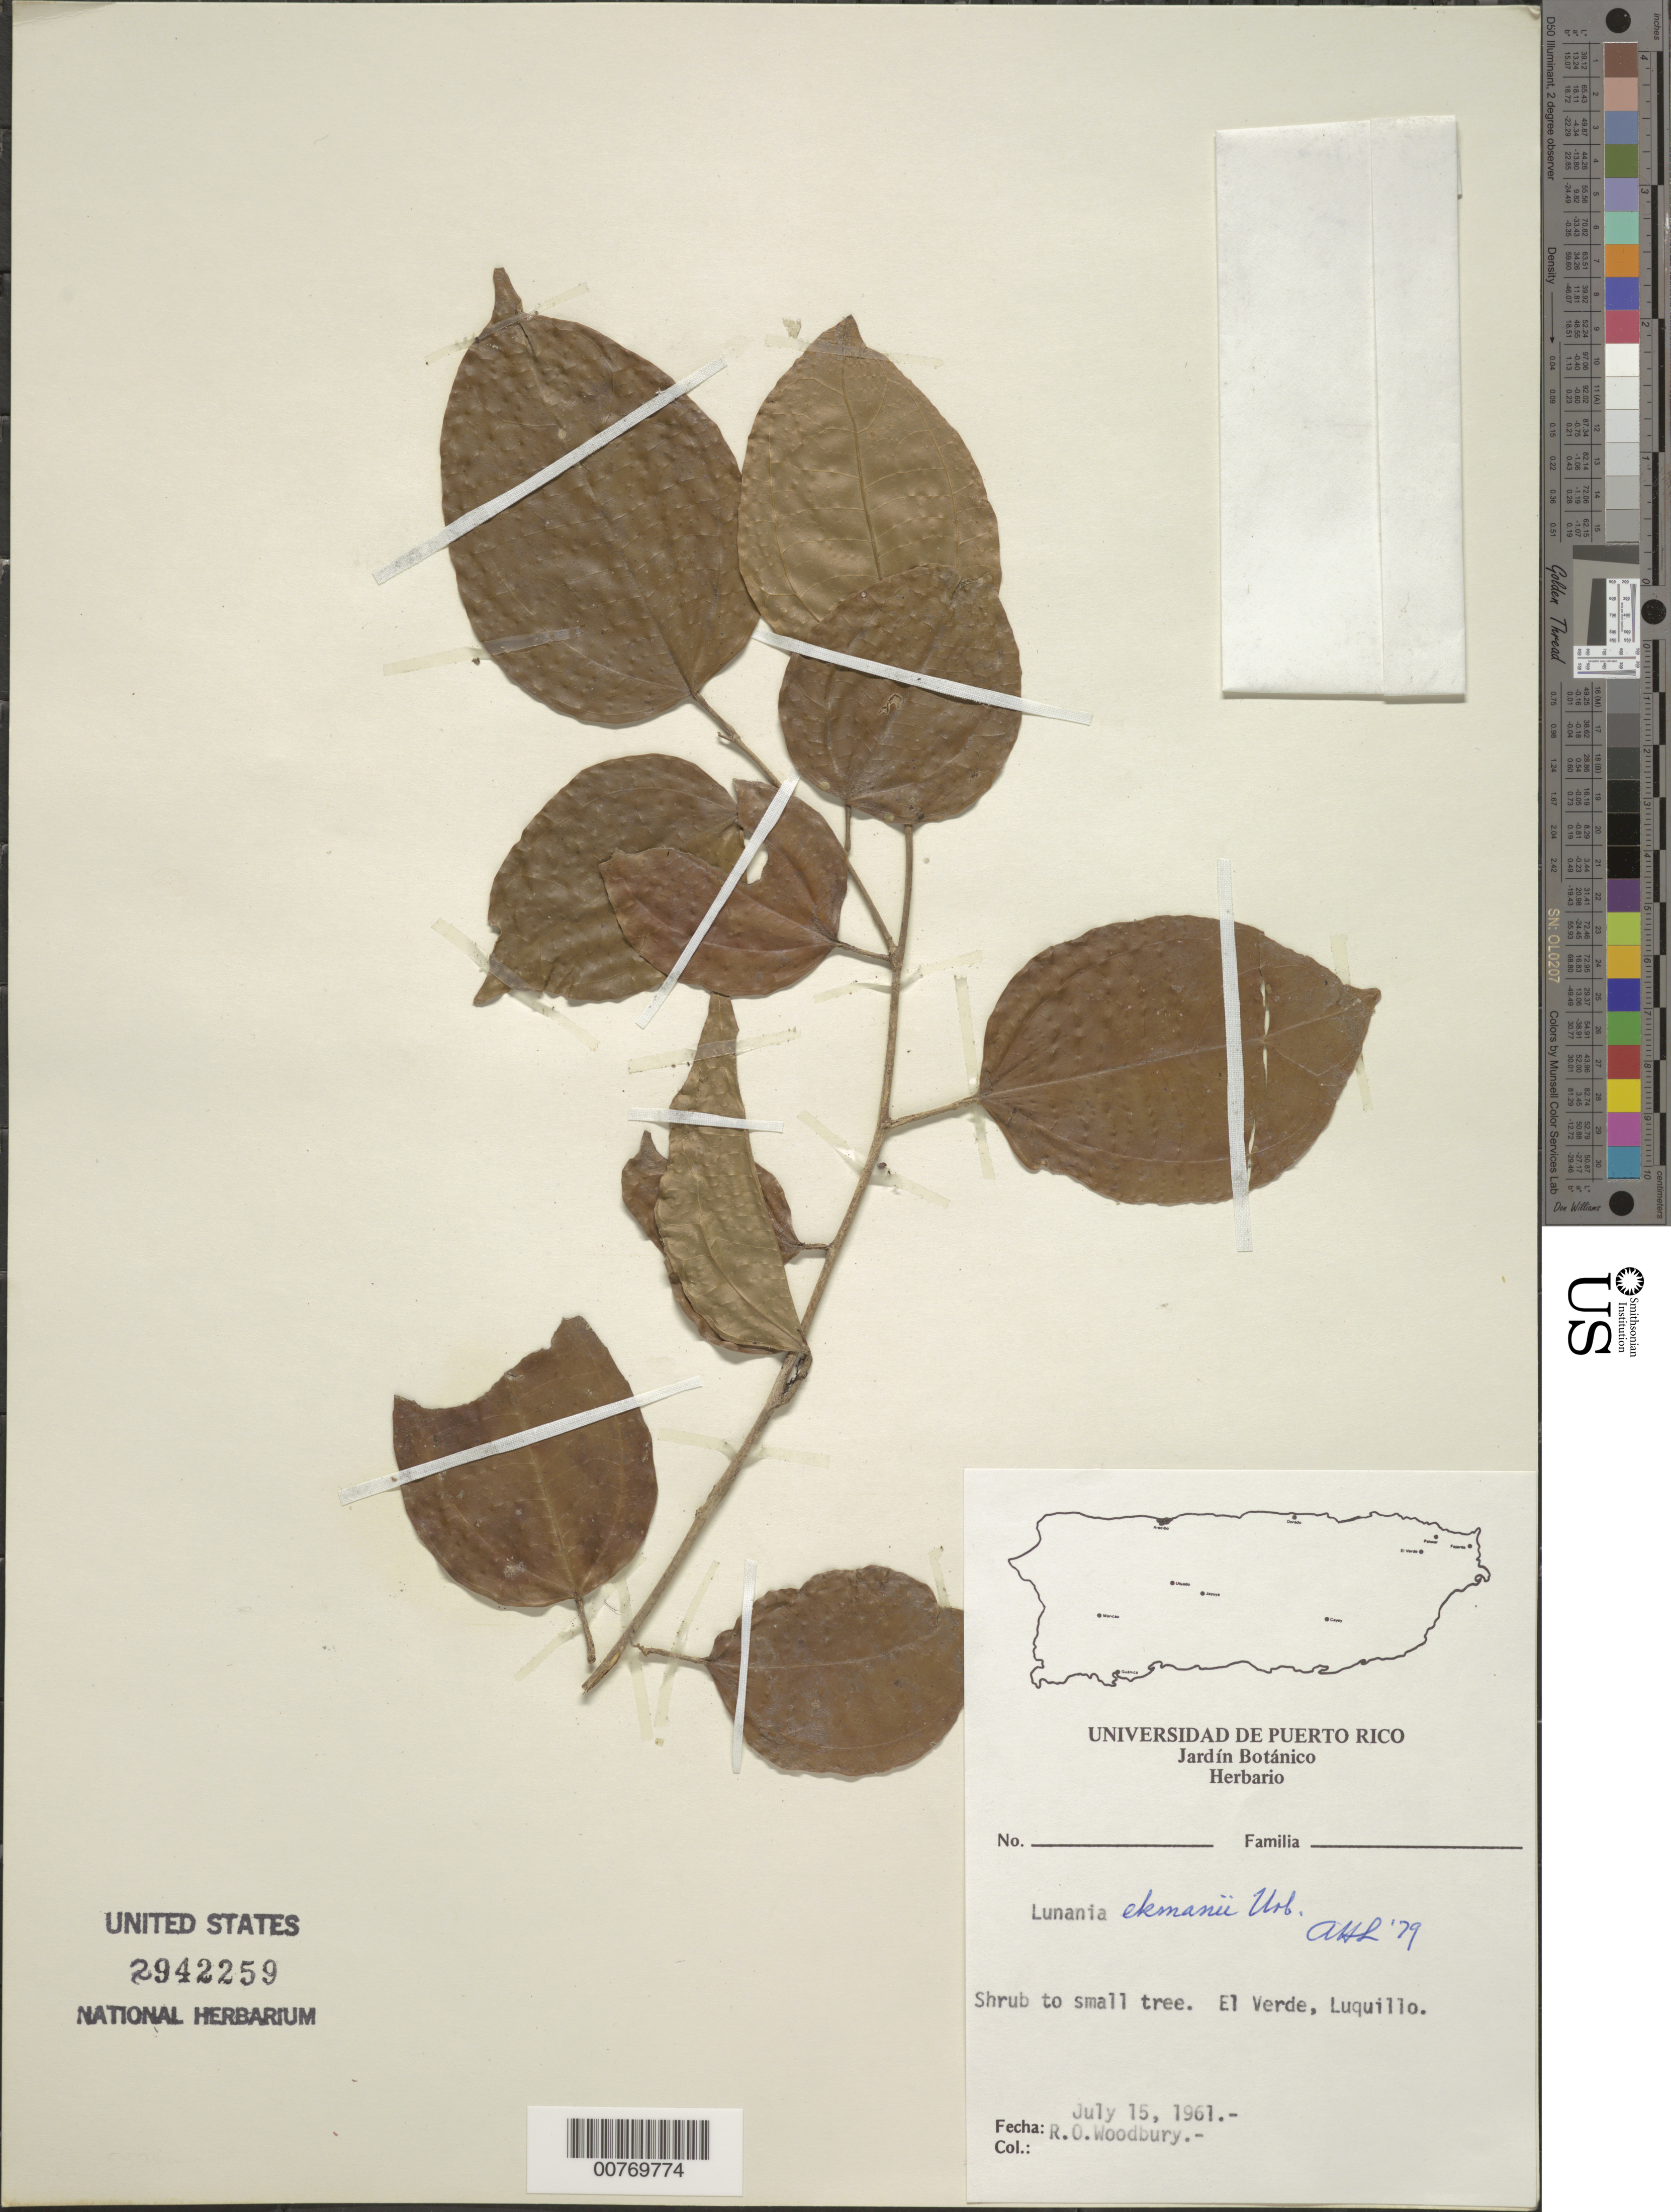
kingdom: Plantae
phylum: Tracheophyta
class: Magnoliopsida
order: Malpighiales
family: Salicaceae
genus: Lunania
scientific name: Lunania ekmanii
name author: Urb.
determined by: Liogier, Alain H.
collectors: R. O. Woodbury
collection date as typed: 15 Jul 1961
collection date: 1961-07-15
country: Puerto Rico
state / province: Río Grande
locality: El Verde, Luquillo.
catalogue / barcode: US 2942259